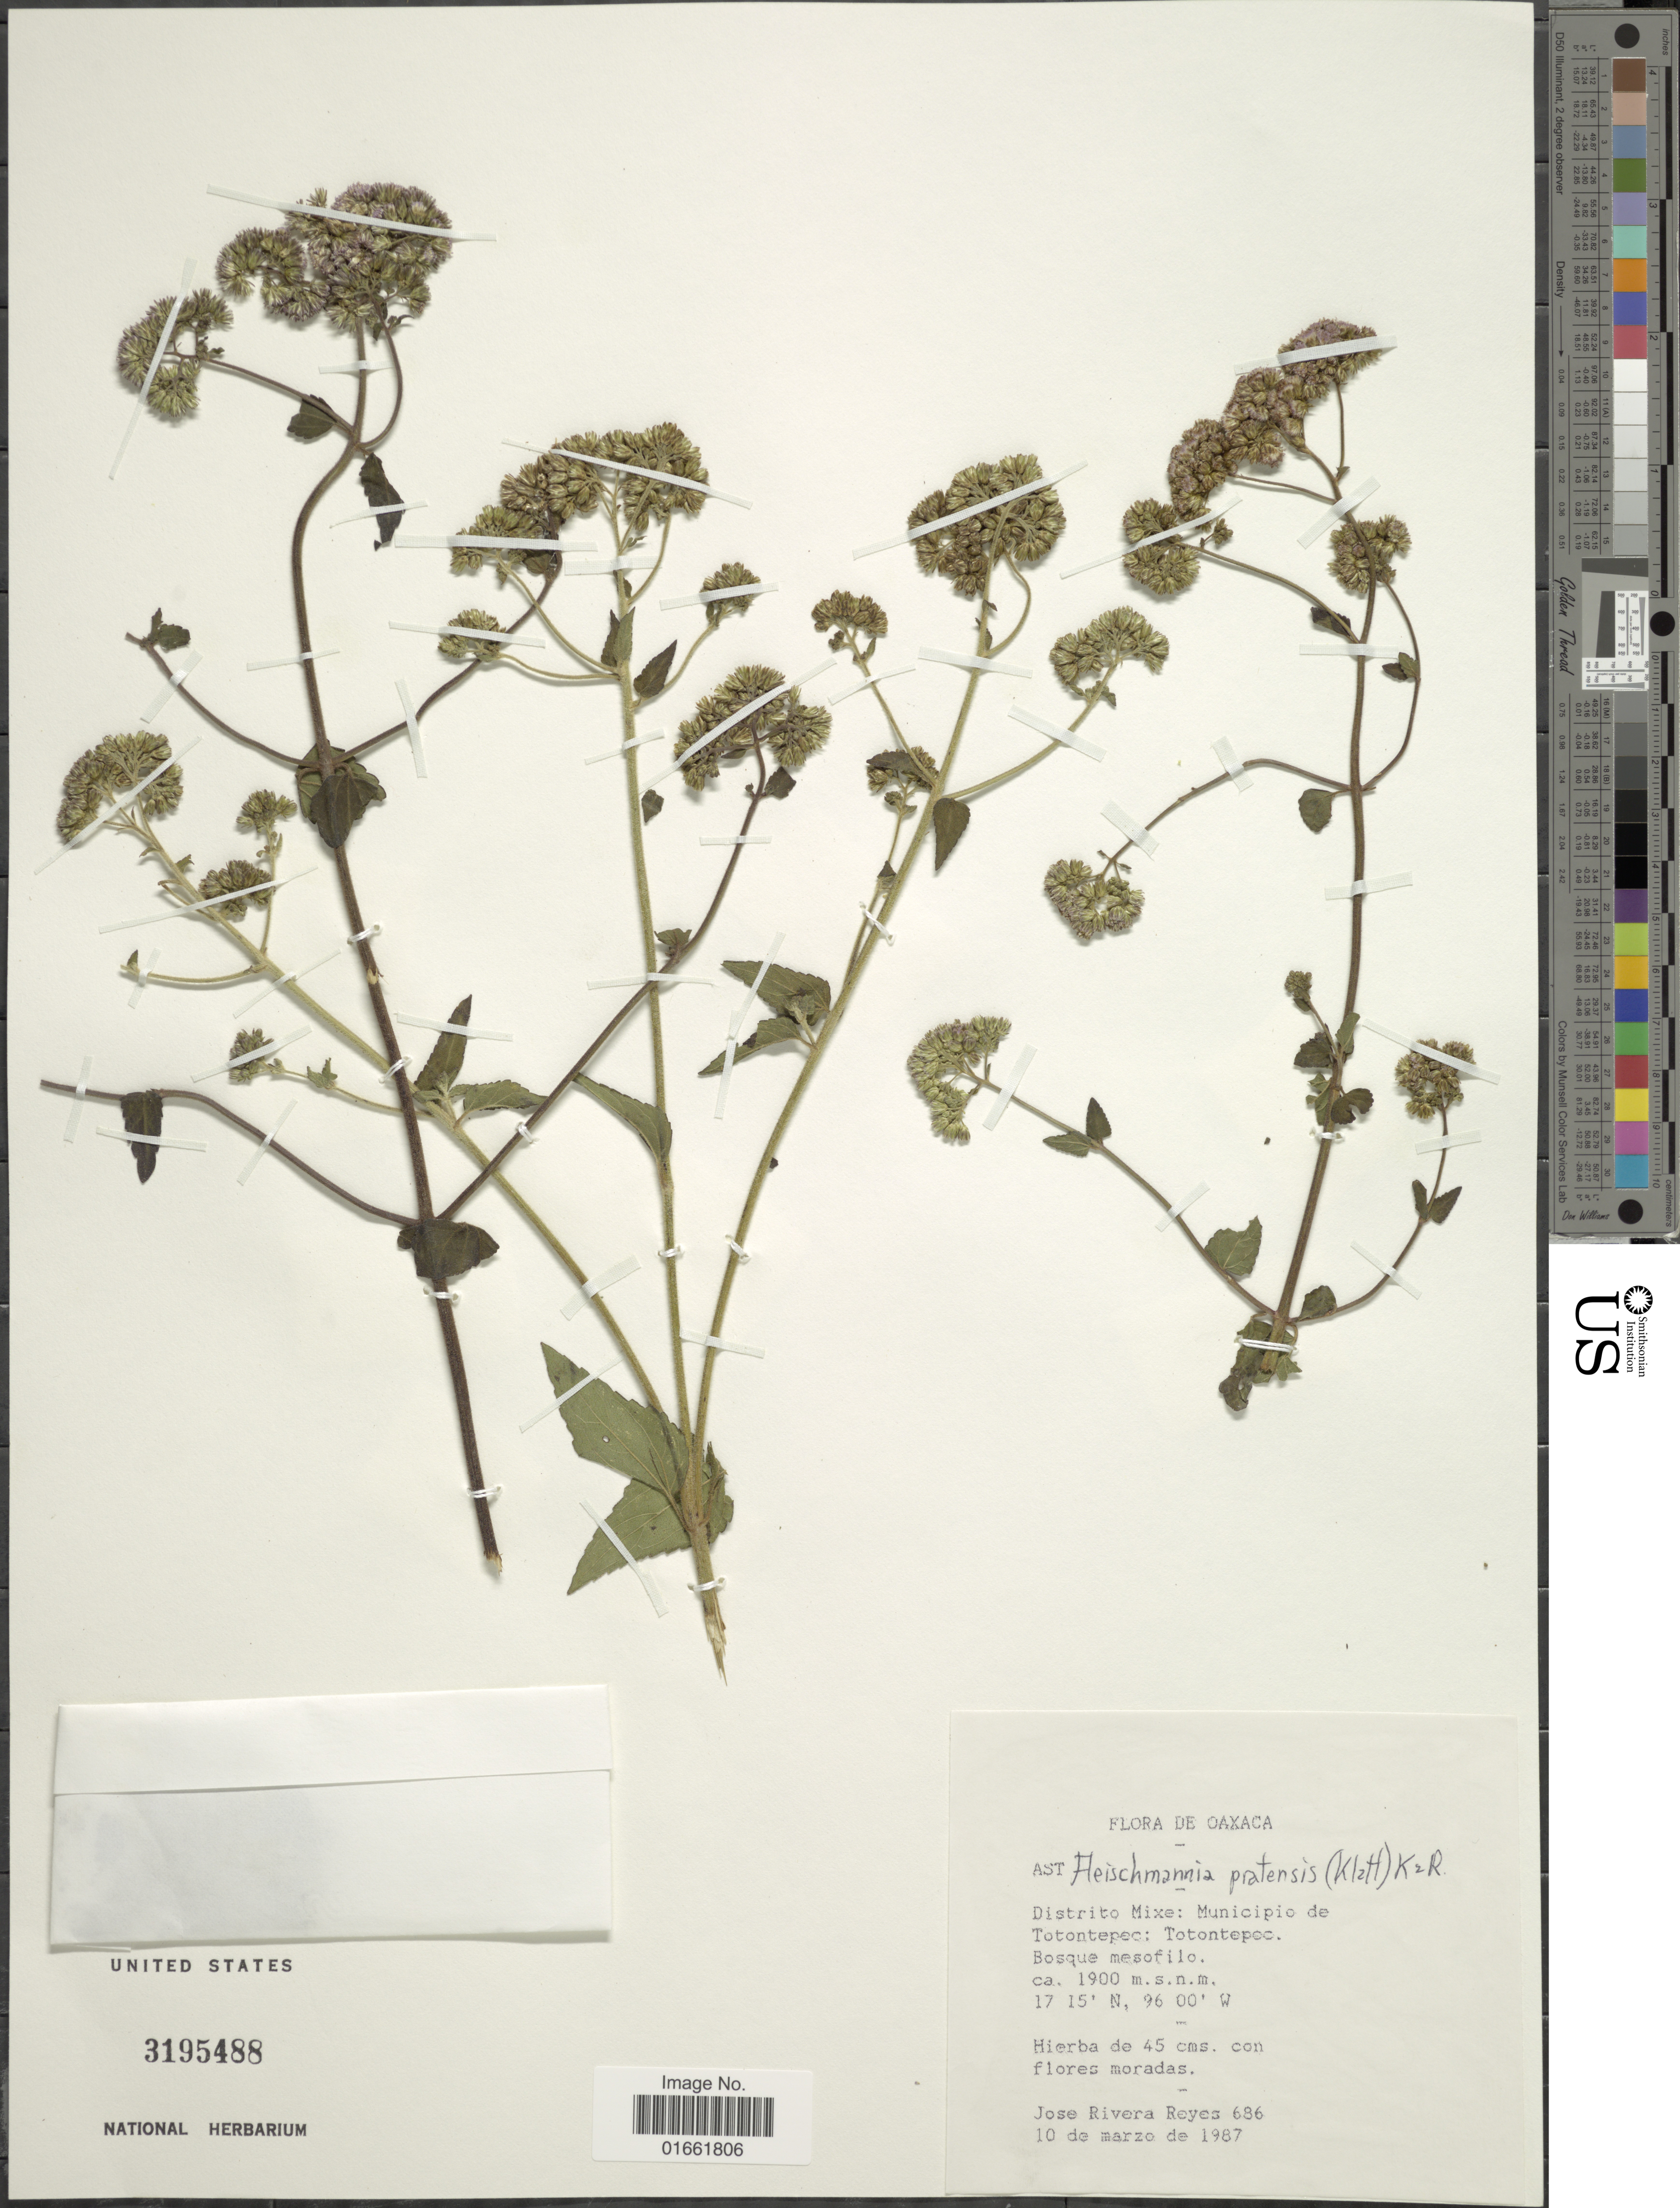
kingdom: Plantae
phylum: Tracheophyta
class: Magnoliopsida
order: Asterales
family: Asteraceae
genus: Fleischmannia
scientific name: Fleischmannia pratensis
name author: (Klatt) R.M. King & H. Rob.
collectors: J. Reyes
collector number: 686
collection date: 1987-03-10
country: Mexico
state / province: Oaxaca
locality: Distrito Mixe: Municipio de Totontepec: Totontepec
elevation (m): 1900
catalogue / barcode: US 3195488